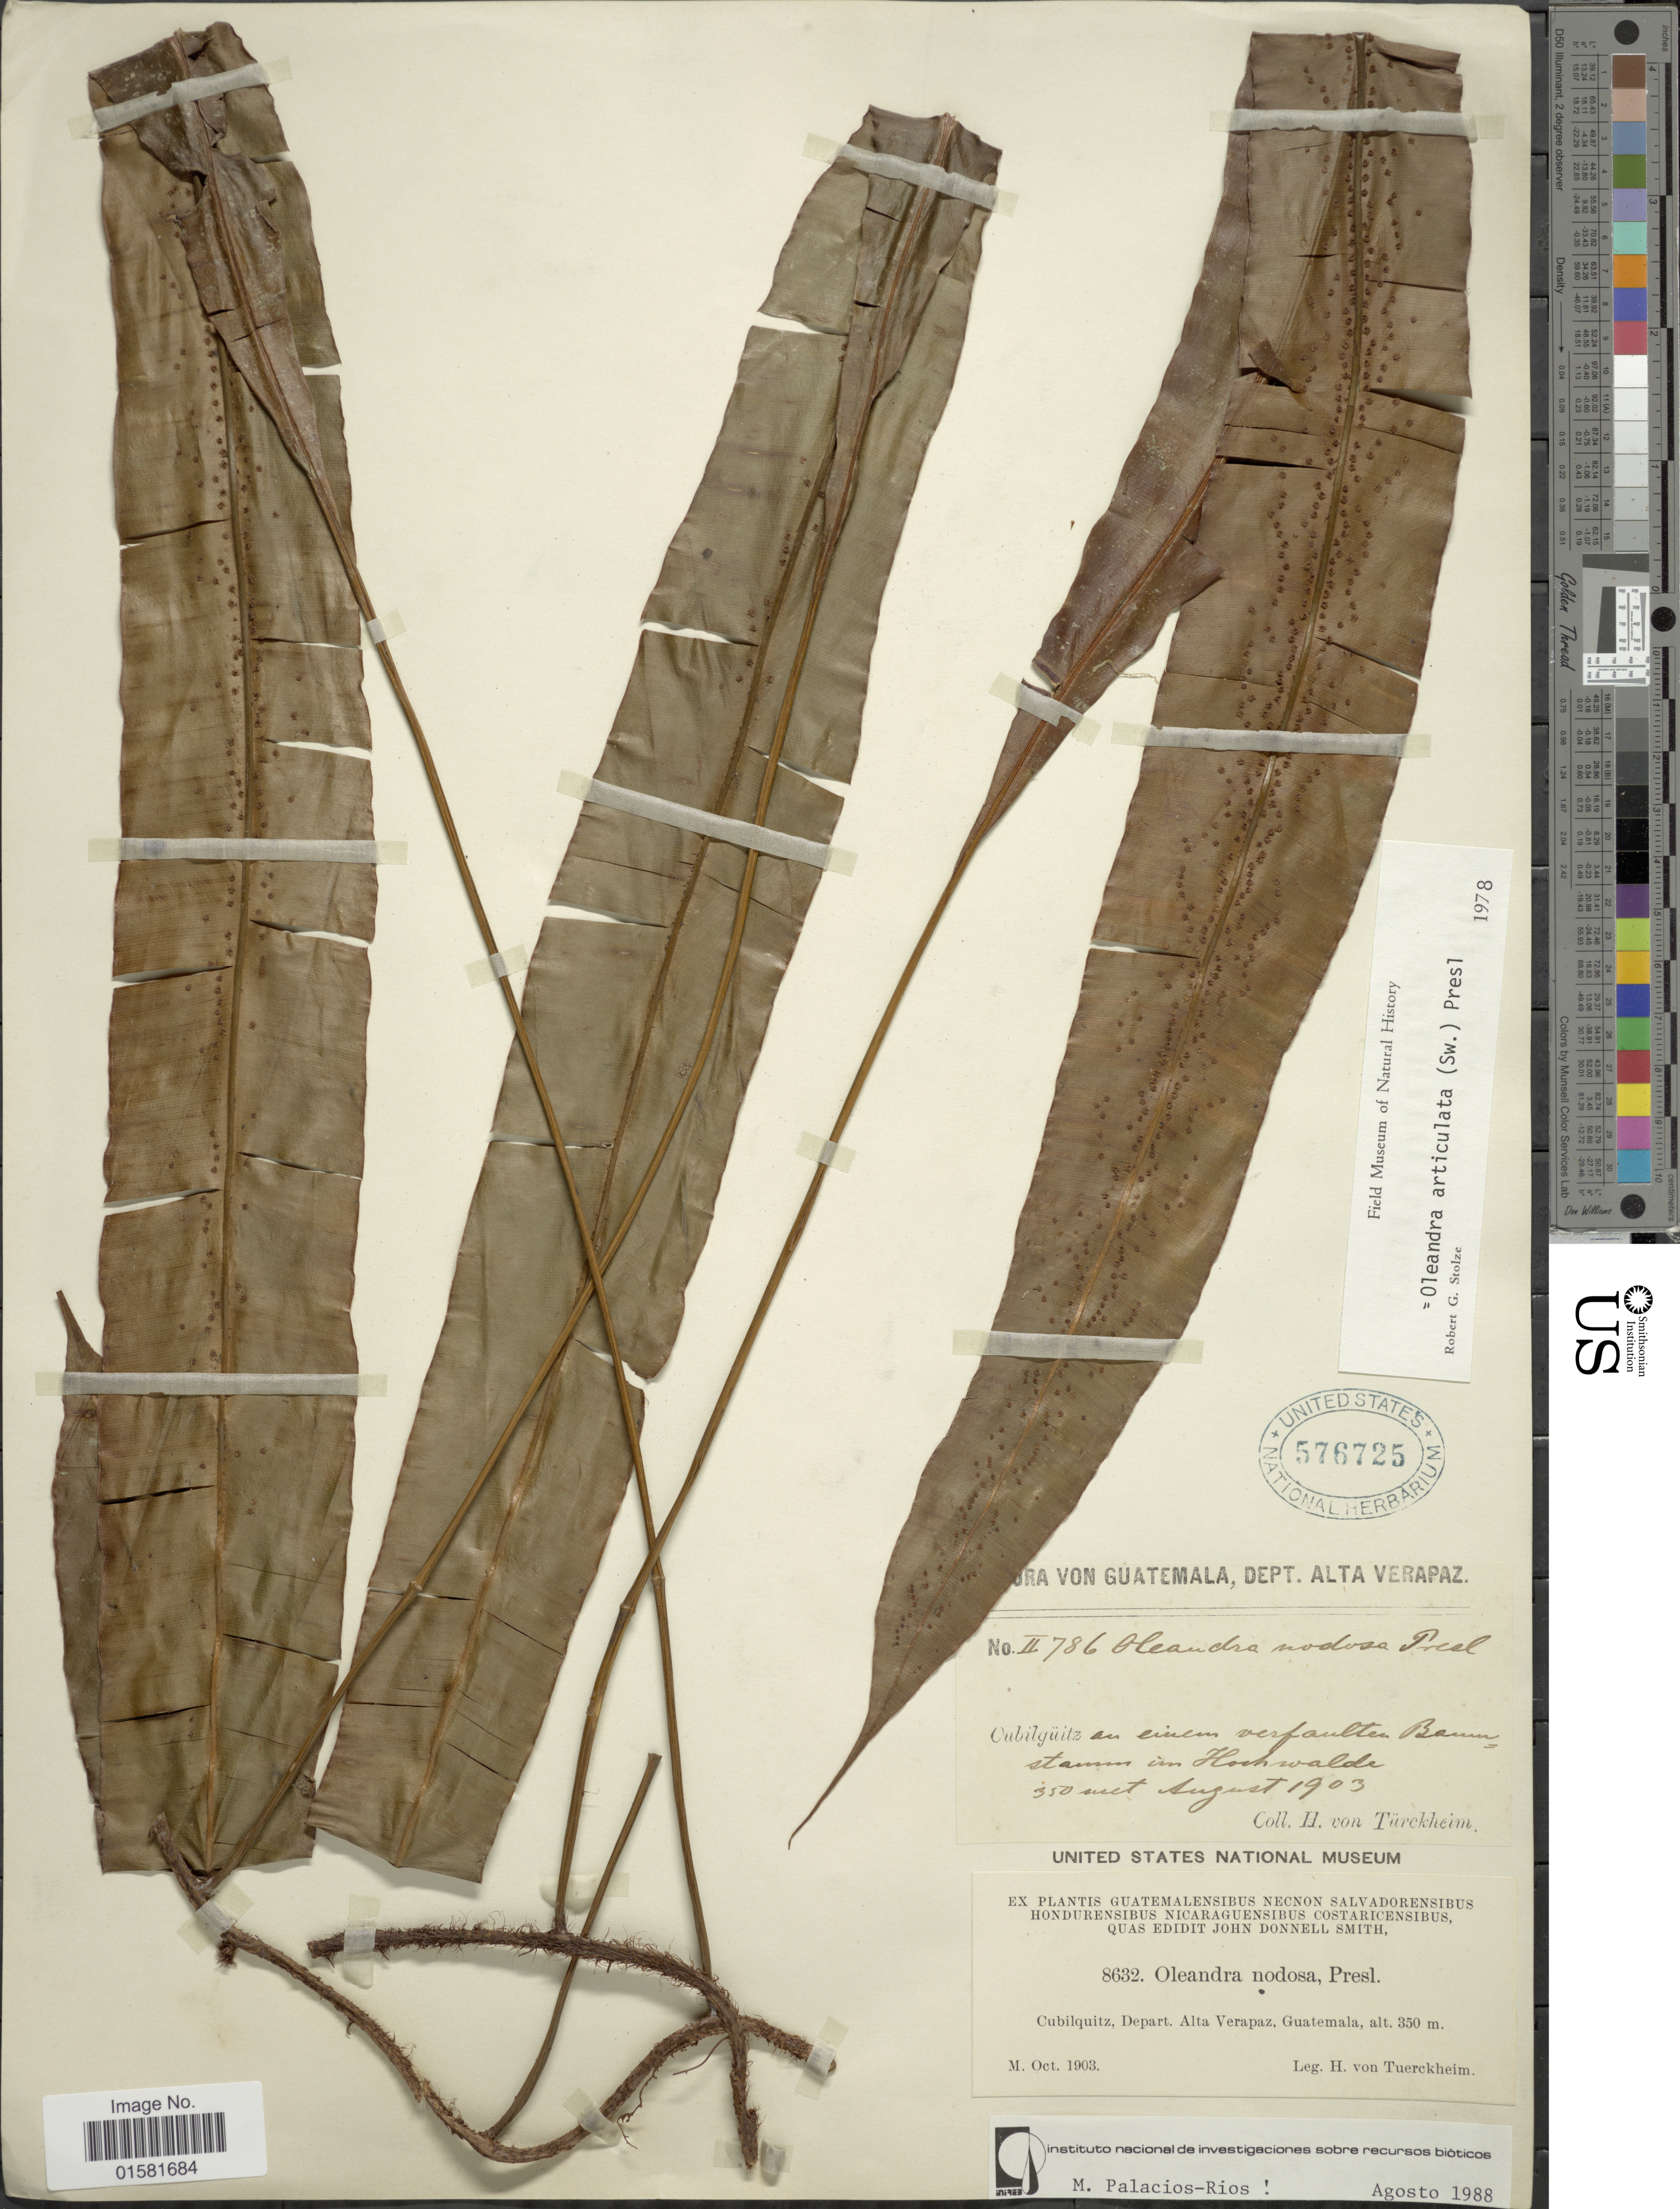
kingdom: Plantae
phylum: Tracheophyta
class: Polypodiopsida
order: Polypodiales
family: Oleandraceae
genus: Oleandra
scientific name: Oleandra articulata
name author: (Sw.) C. Presl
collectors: H. von Türckheim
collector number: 8632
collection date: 1903-10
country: Guatemala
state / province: Alta Verapaz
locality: Cubilquitz, Depart. Alta Verapaz, Guatemala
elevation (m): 350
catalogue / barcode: US 576725